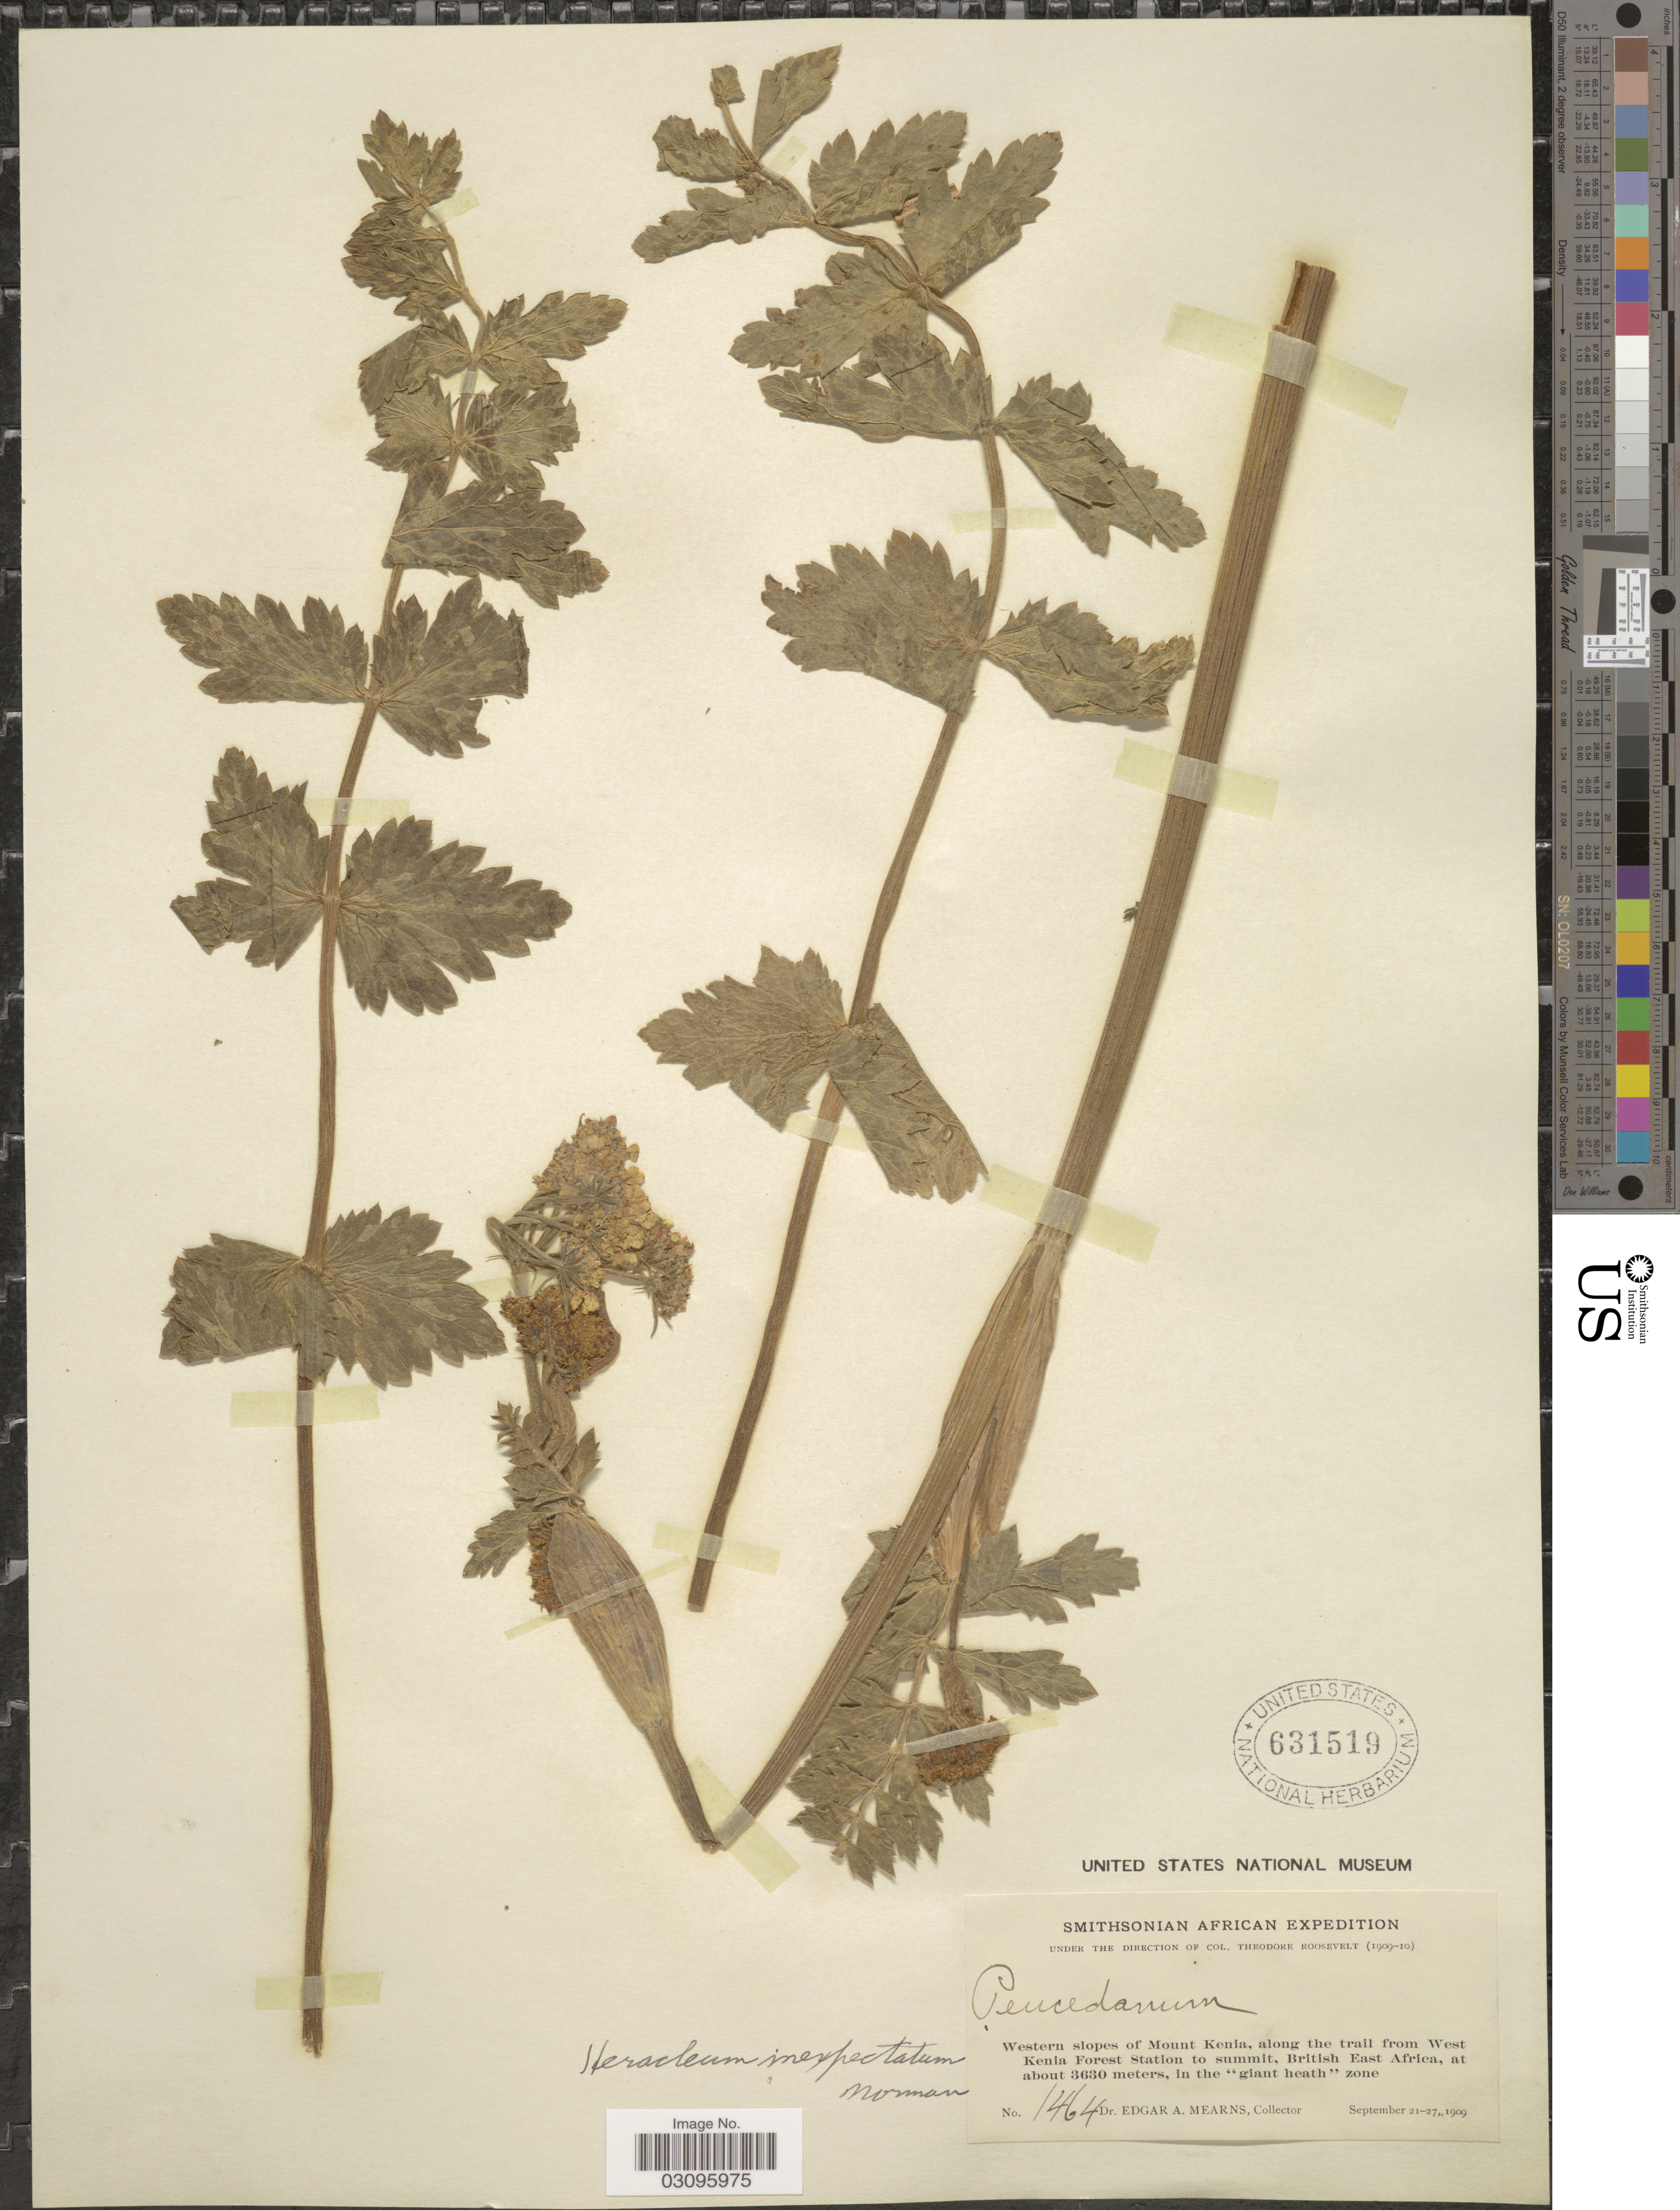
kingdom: Plantae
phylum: Tracheophyta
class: Magnoliopsida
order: Apiales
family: Apiaceae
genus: Heracleum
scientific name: Heracleum inexpectatum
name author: C. Norman in De Wild.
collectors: E. A. Mearns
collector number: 1464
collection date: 1909-09-21/1909-09-27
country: Kenya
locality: Western slopes of Mount Kenia, along the trail from West Kenia Forest Station to summit, British East Africa.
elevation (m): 3630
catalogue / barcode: US 631519